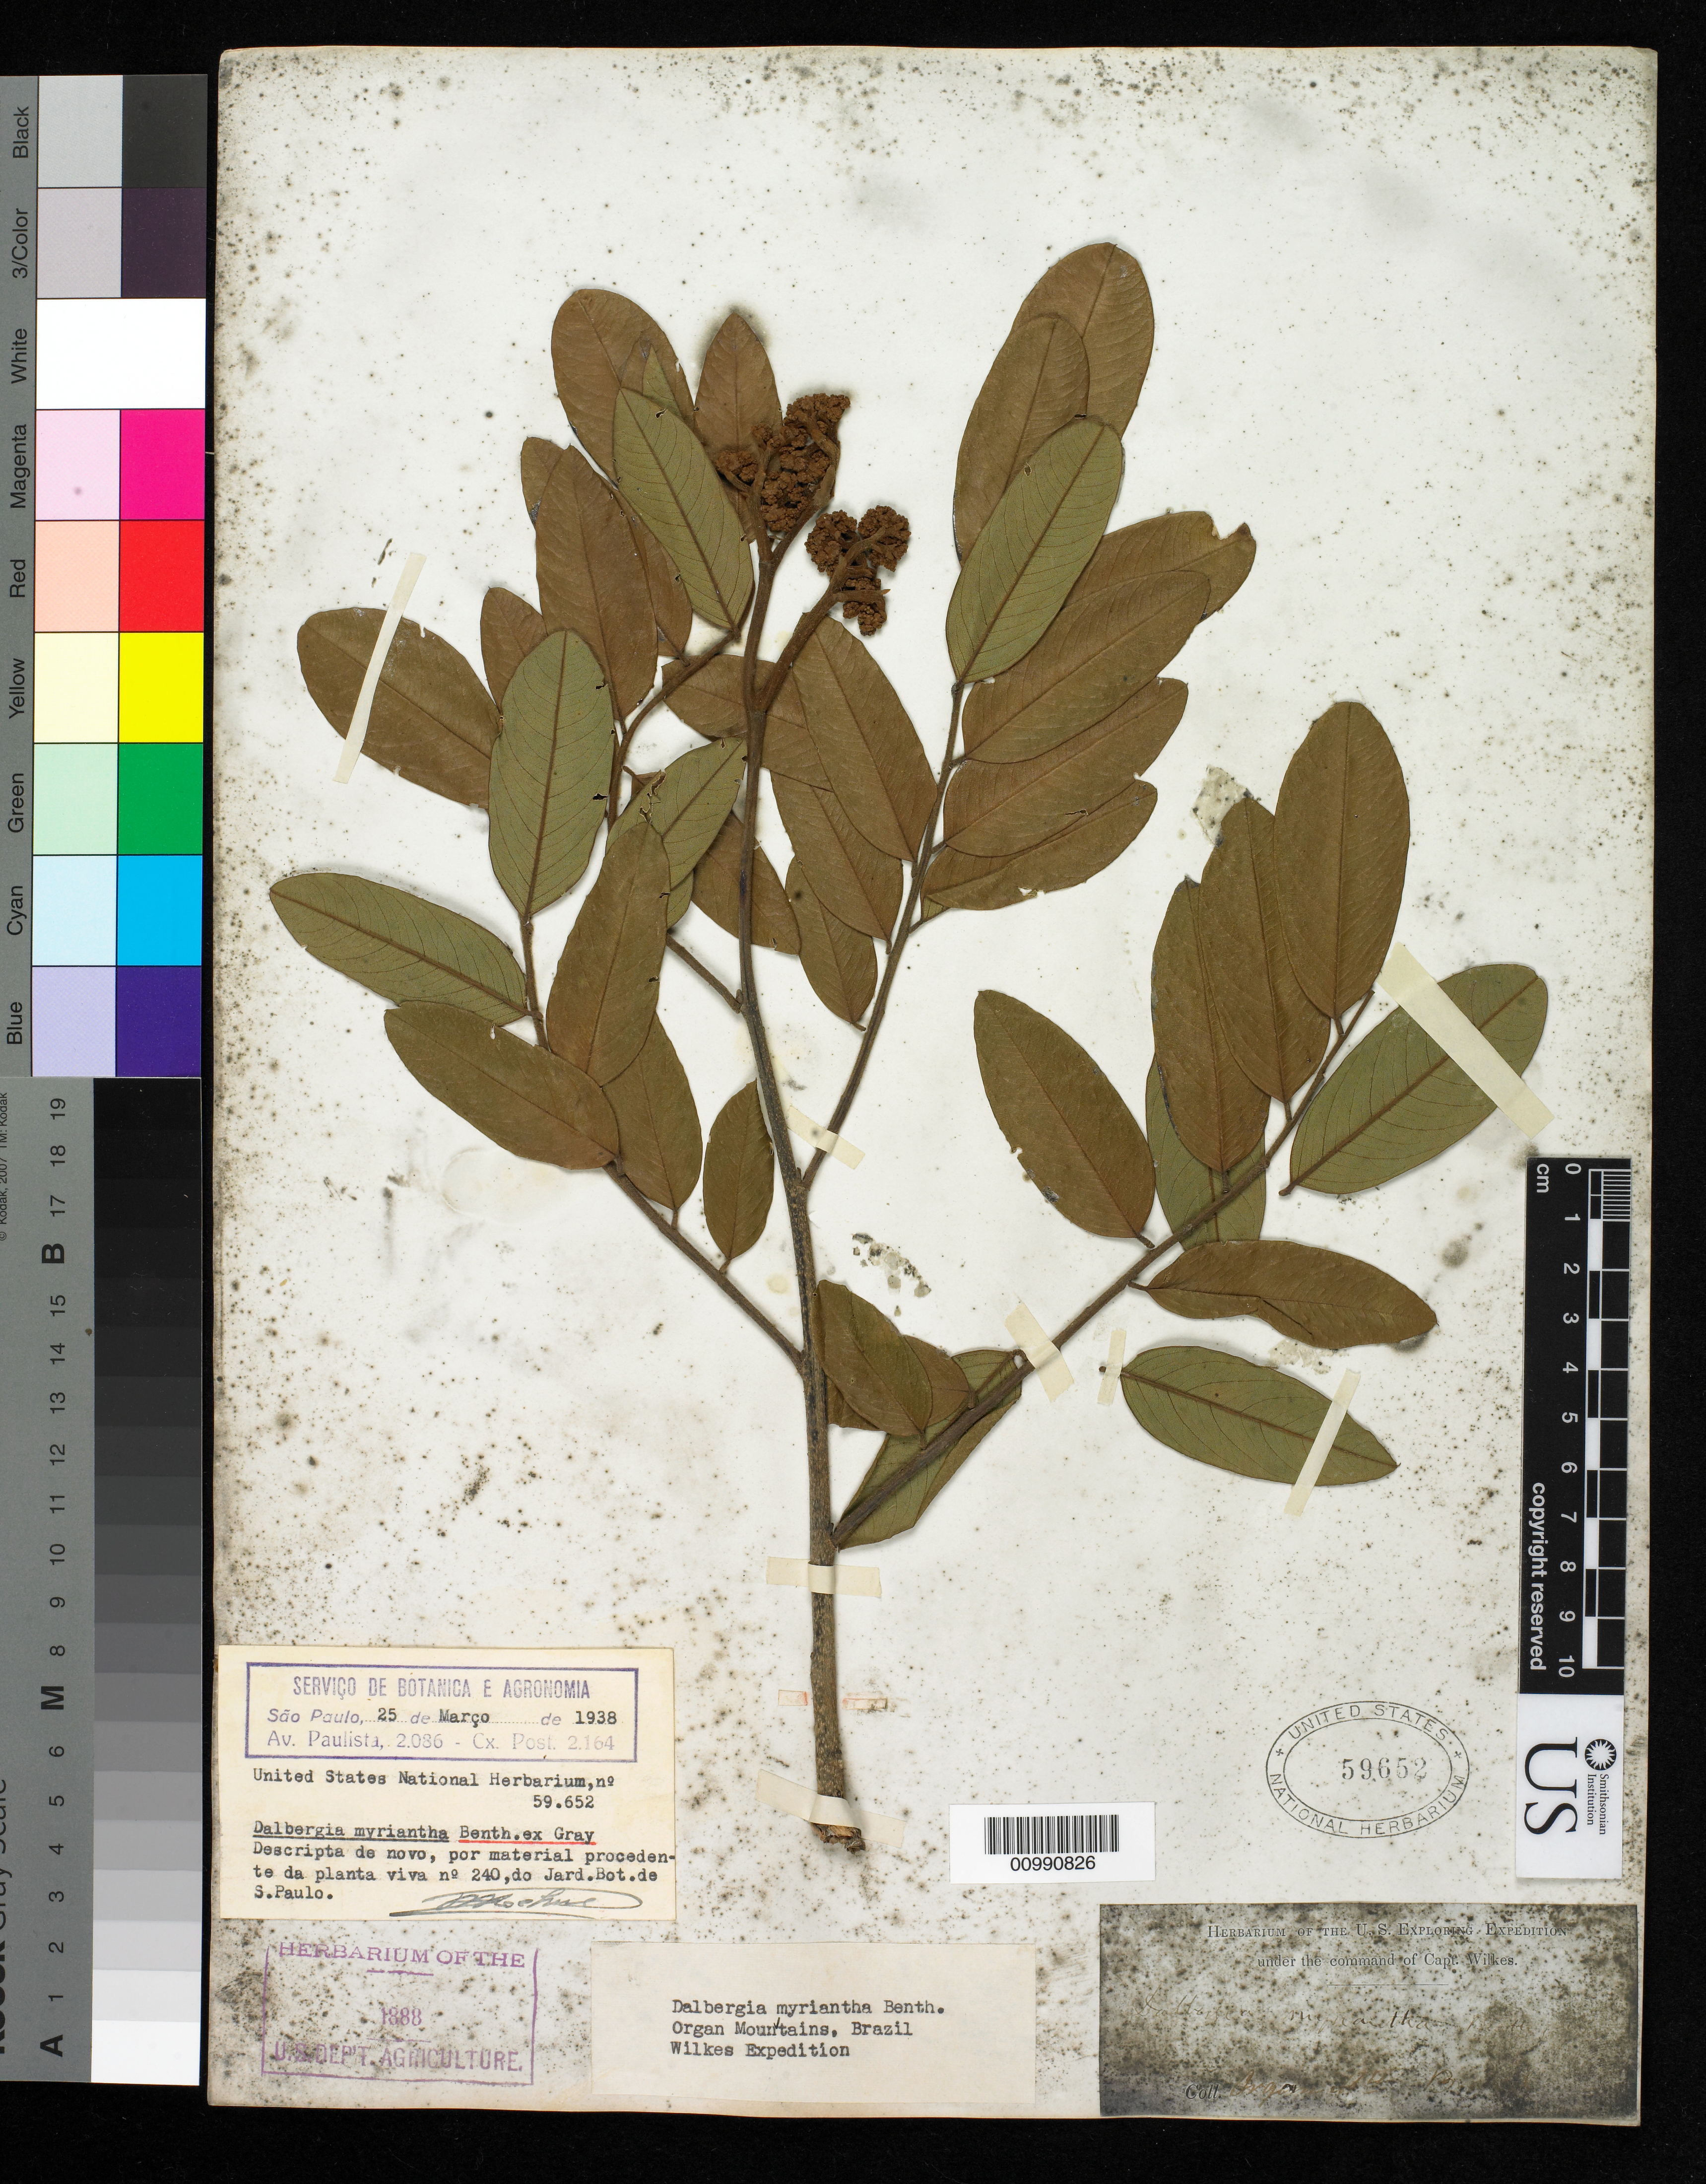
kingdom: Plantae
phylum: Tracheophyta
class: Magnoliopsida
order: Fabales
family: Fabaceae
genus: Dalbergia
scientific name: Dalbergia myriantha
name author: Benth. ex A. Gray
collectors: Wilkes Explor. Exped.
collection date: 1838/1842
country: Brazil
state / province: Rio de Janeiro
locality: Organ Mountains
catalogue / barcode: US 59652